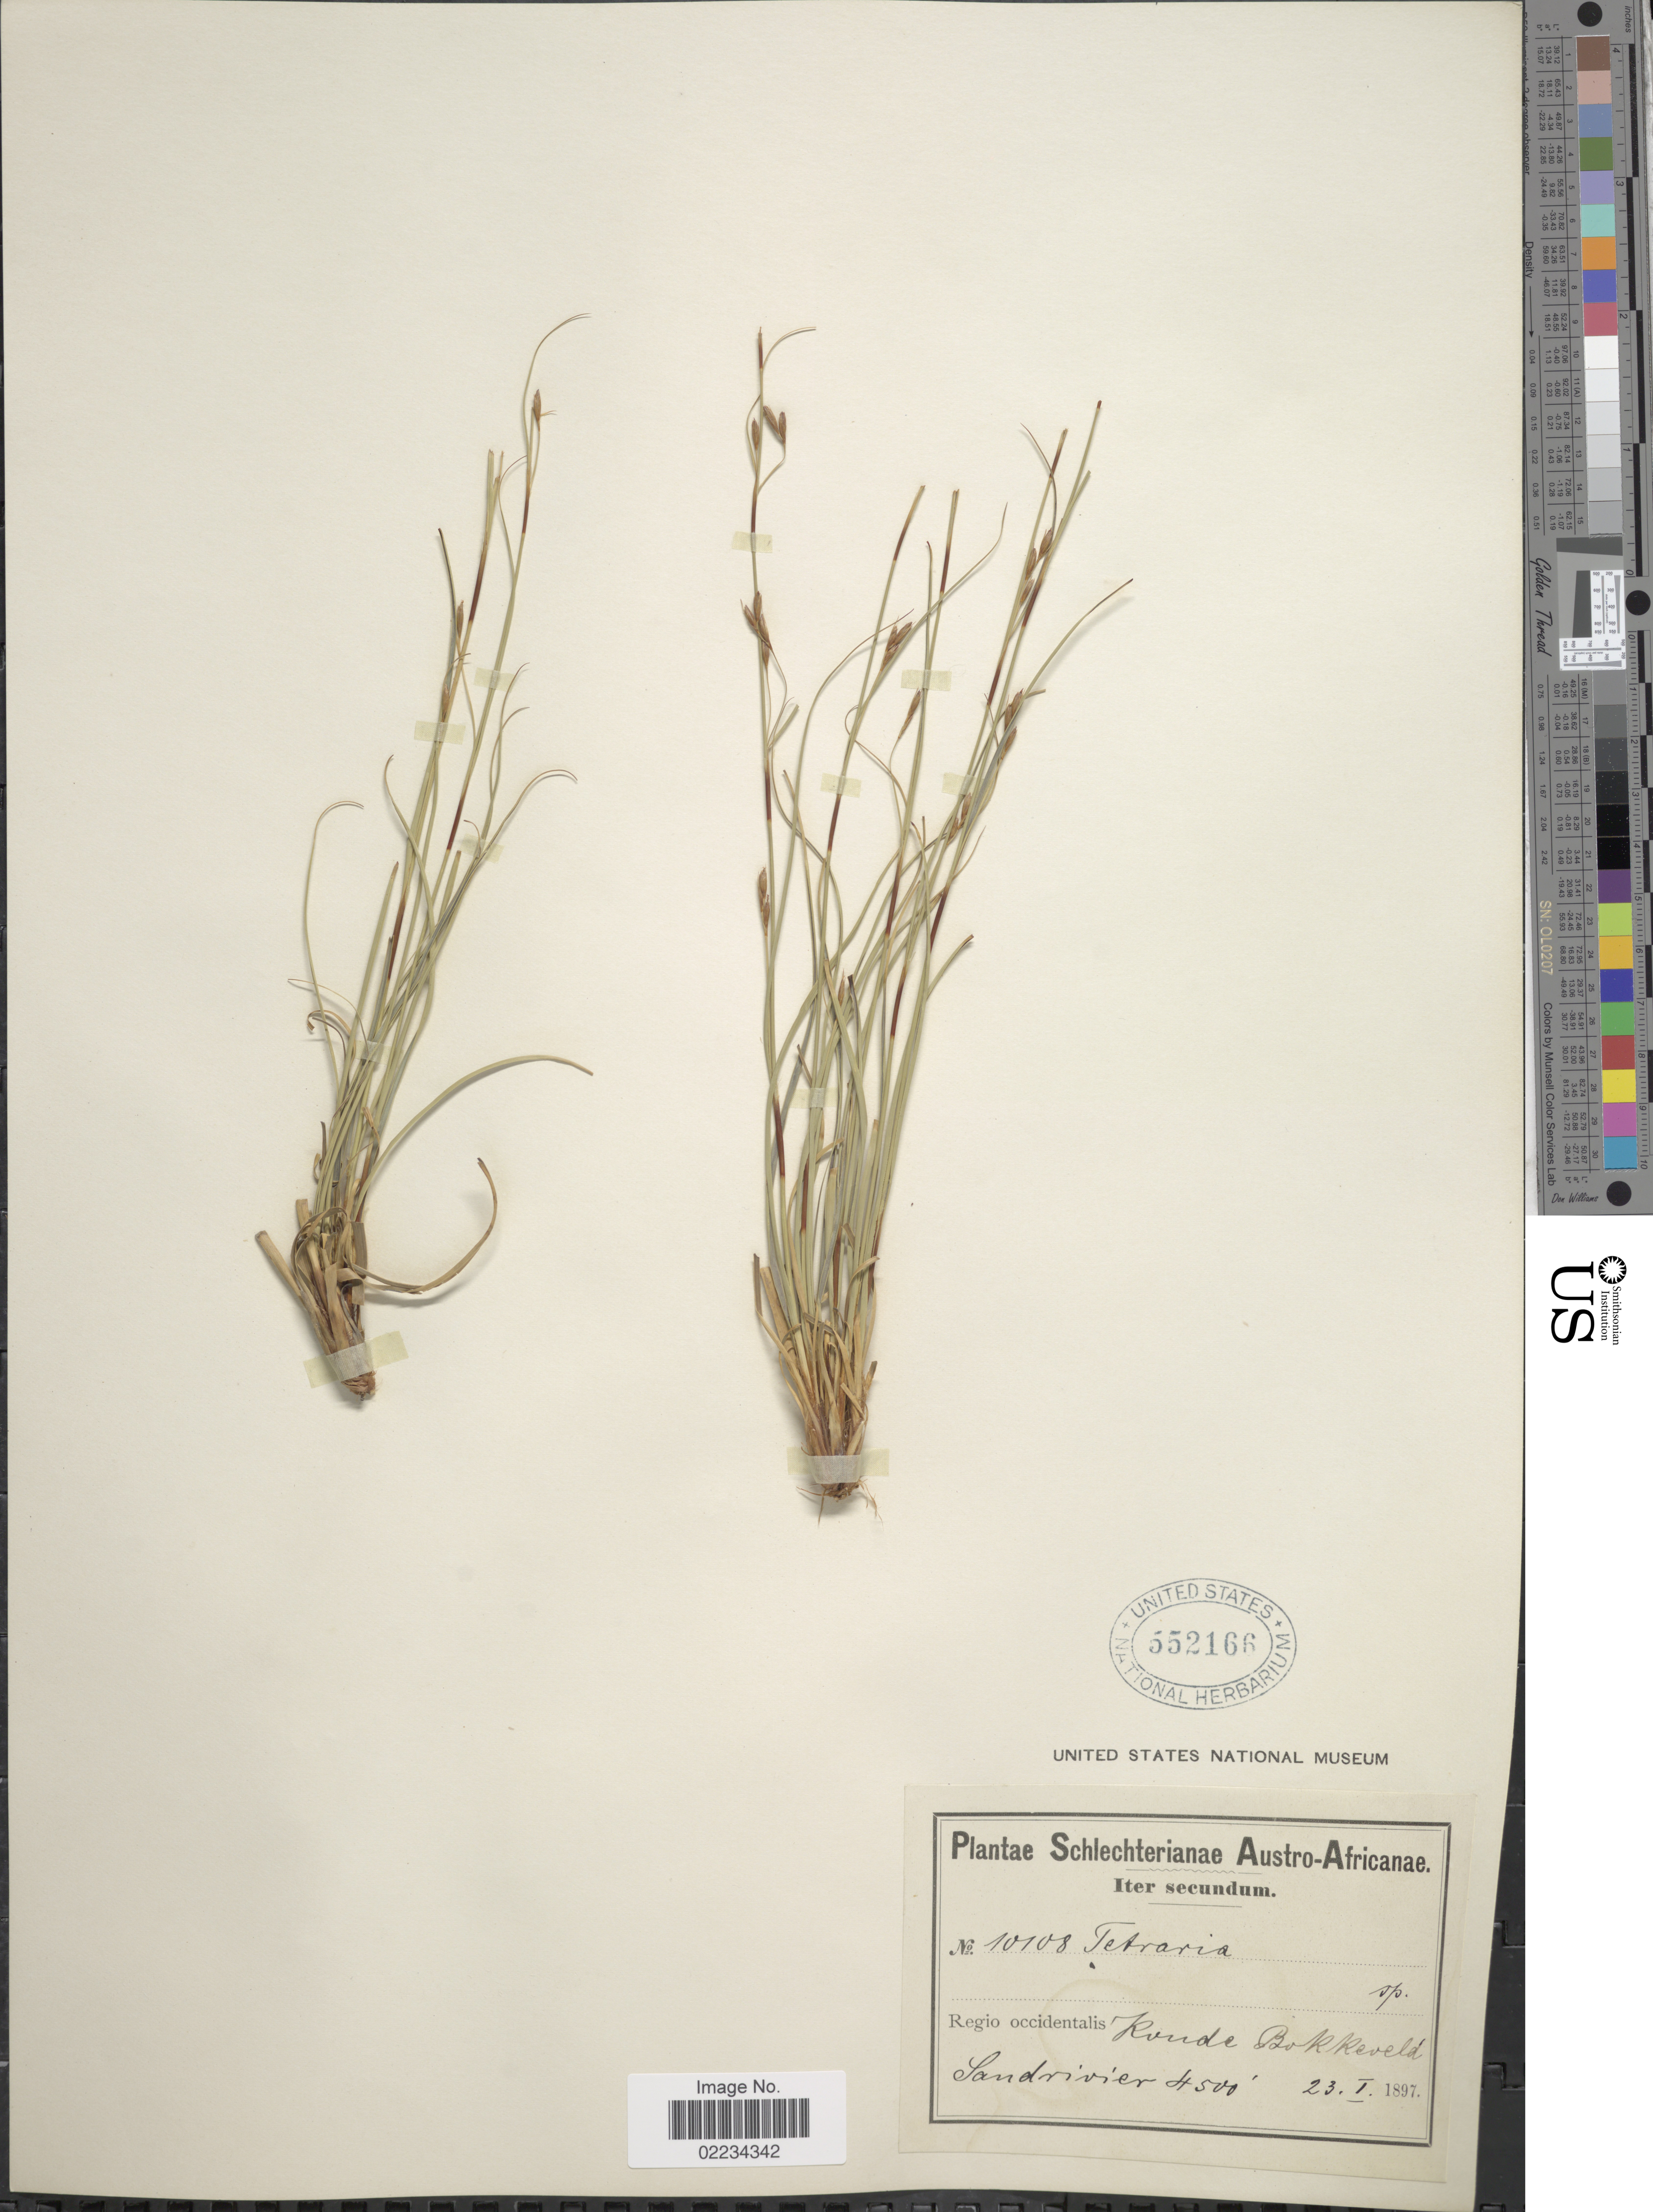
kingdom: Plantae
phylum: Tracheophyta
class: Liliopsida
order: Poales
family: Cyperaceae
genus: Tetraria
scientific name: Tetraria nigrovaginata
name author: (Nees) C.B. Clarke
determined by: Strong, Mark T., (BOT), Smithsonian Institution - National Museum of Natural History (UNITED STATES)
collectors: Schlechter, --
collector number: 10108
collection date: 1897-01-23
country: South Africa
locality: Austro-Africanae, Iter secundum, Regio occidentalis Koude Bokkeveld, Sandrivier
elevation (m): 1372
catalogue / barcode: US 552166